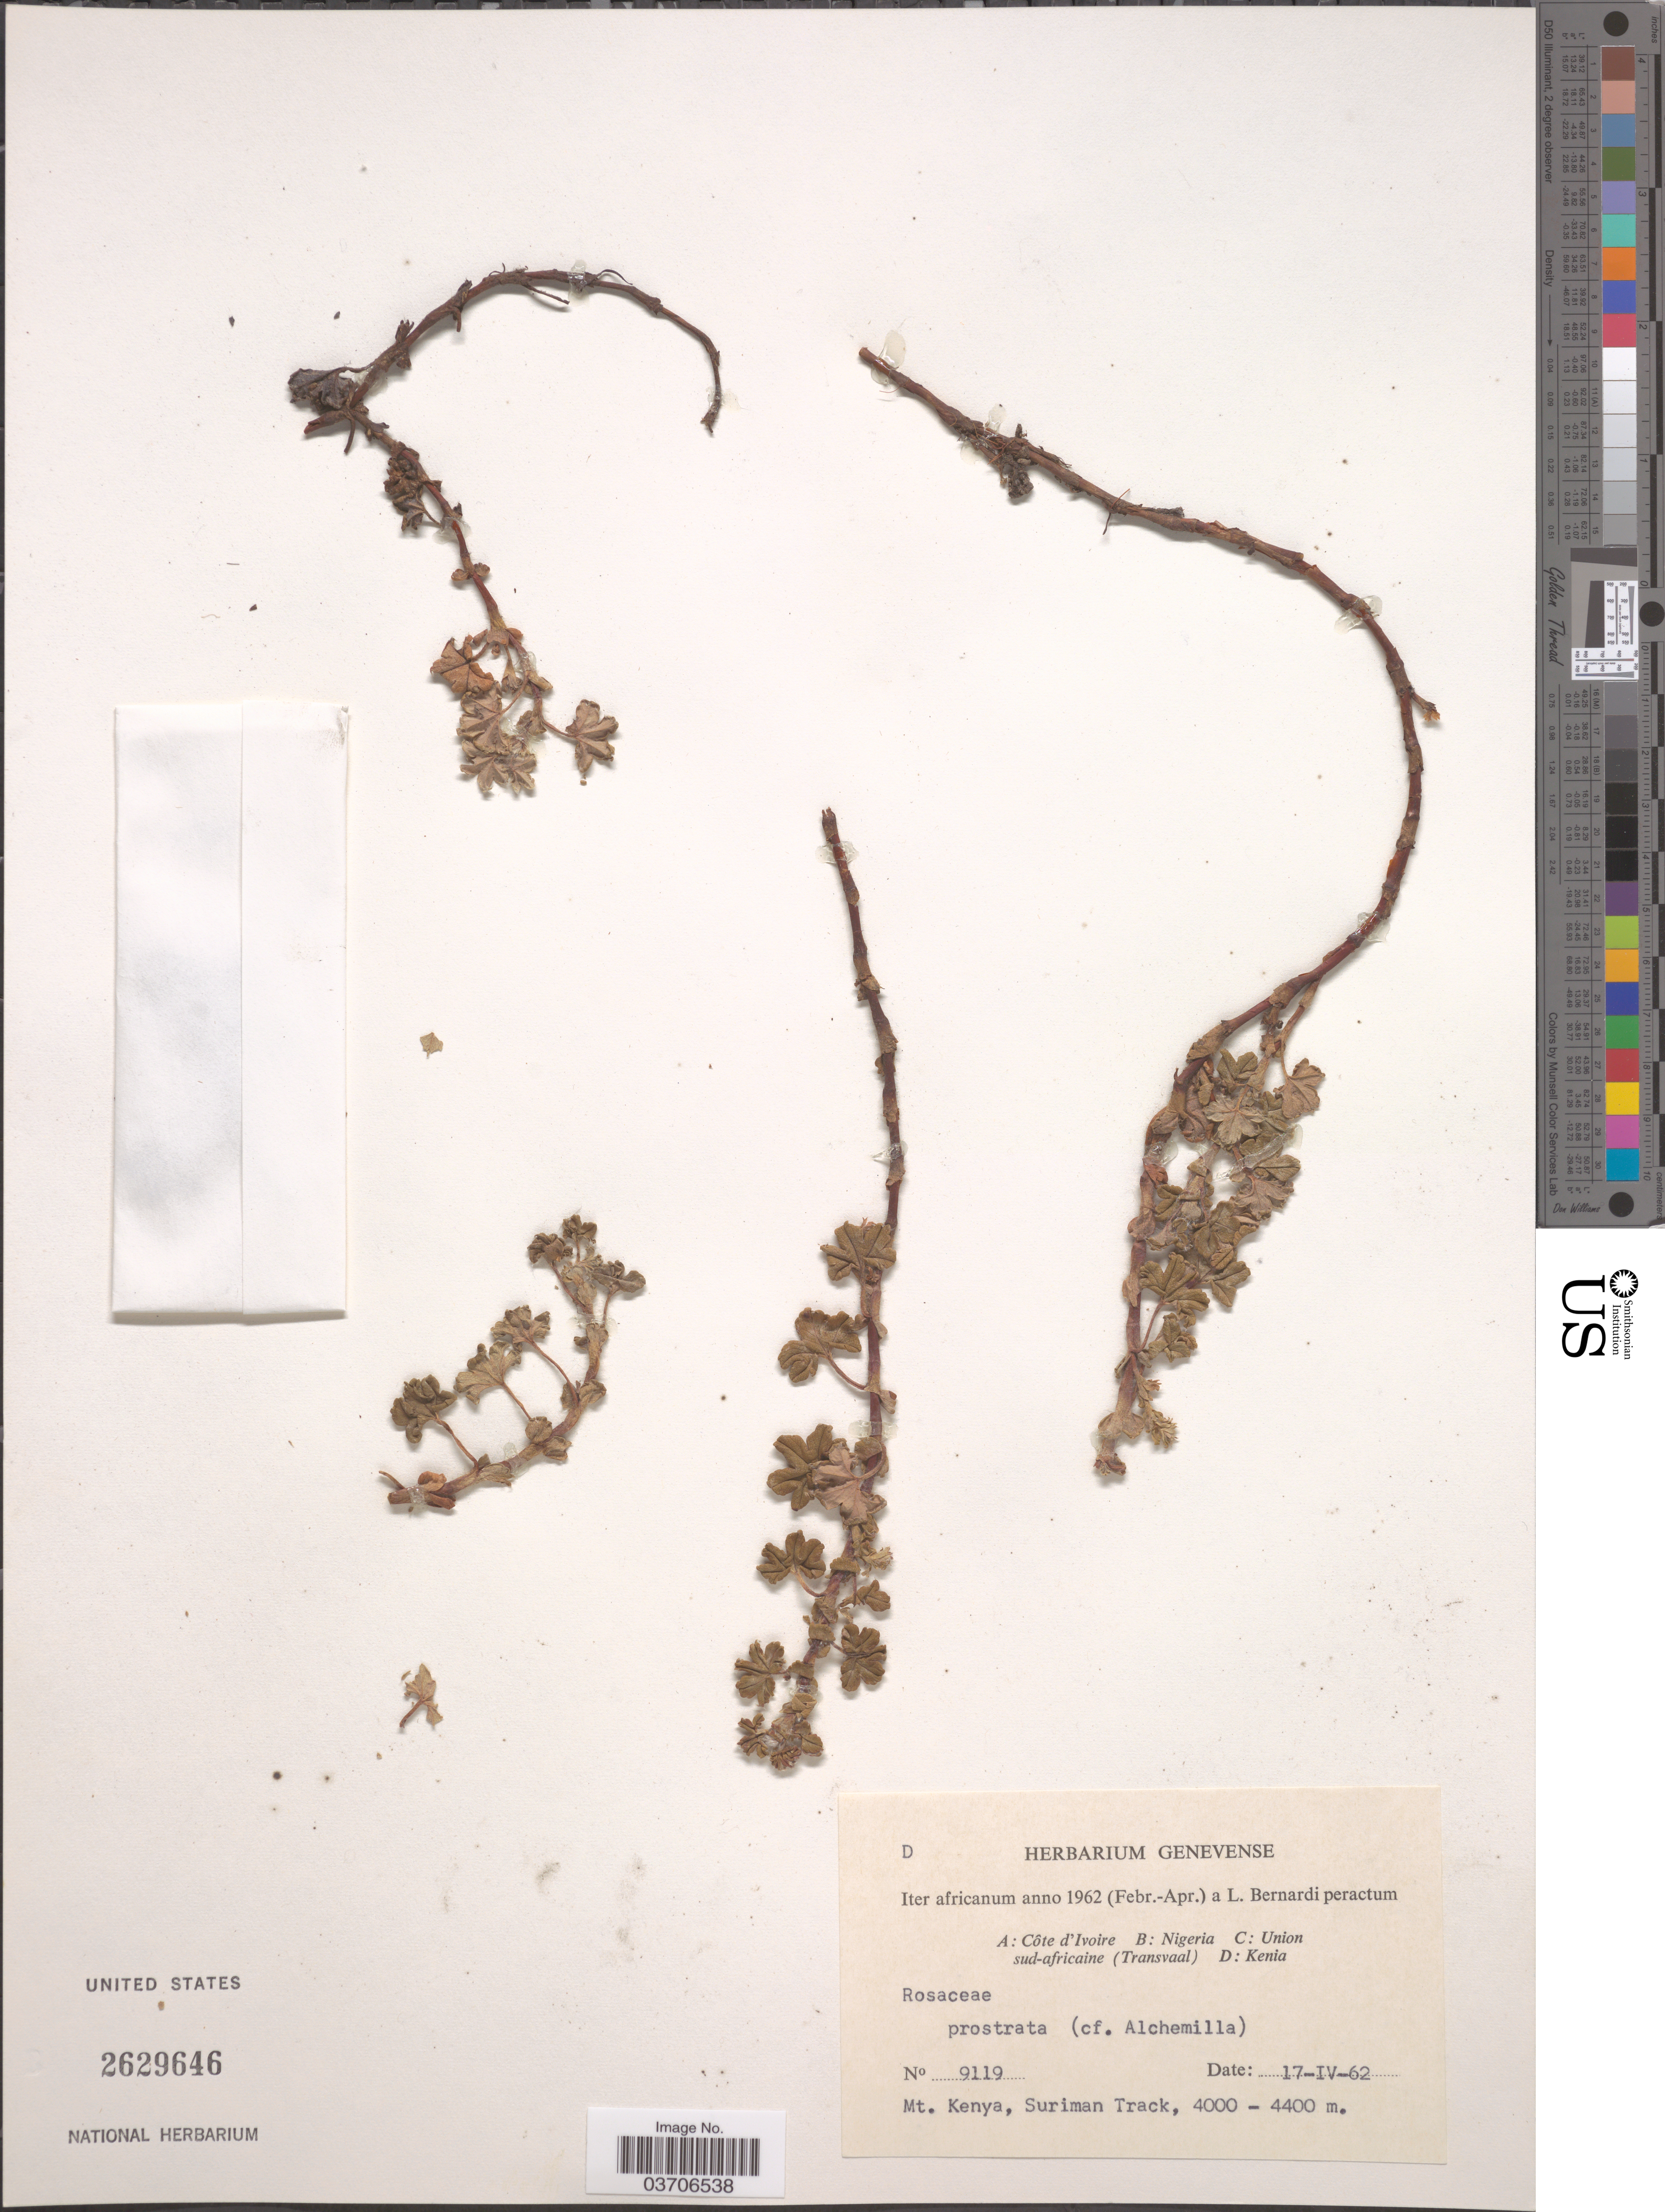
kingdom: Plantae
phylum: Tracheophyta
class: Magnoliopsida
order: Rosales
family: Rosaceae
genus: Alchemilla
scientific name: Alchemilla sp.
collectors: L. Bernardi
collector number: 9119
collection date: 1962-04-17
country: Kenya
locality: Iter africanum. Mt. Kenya, Surinam Track.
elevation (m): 4000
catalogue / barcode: US 2629646